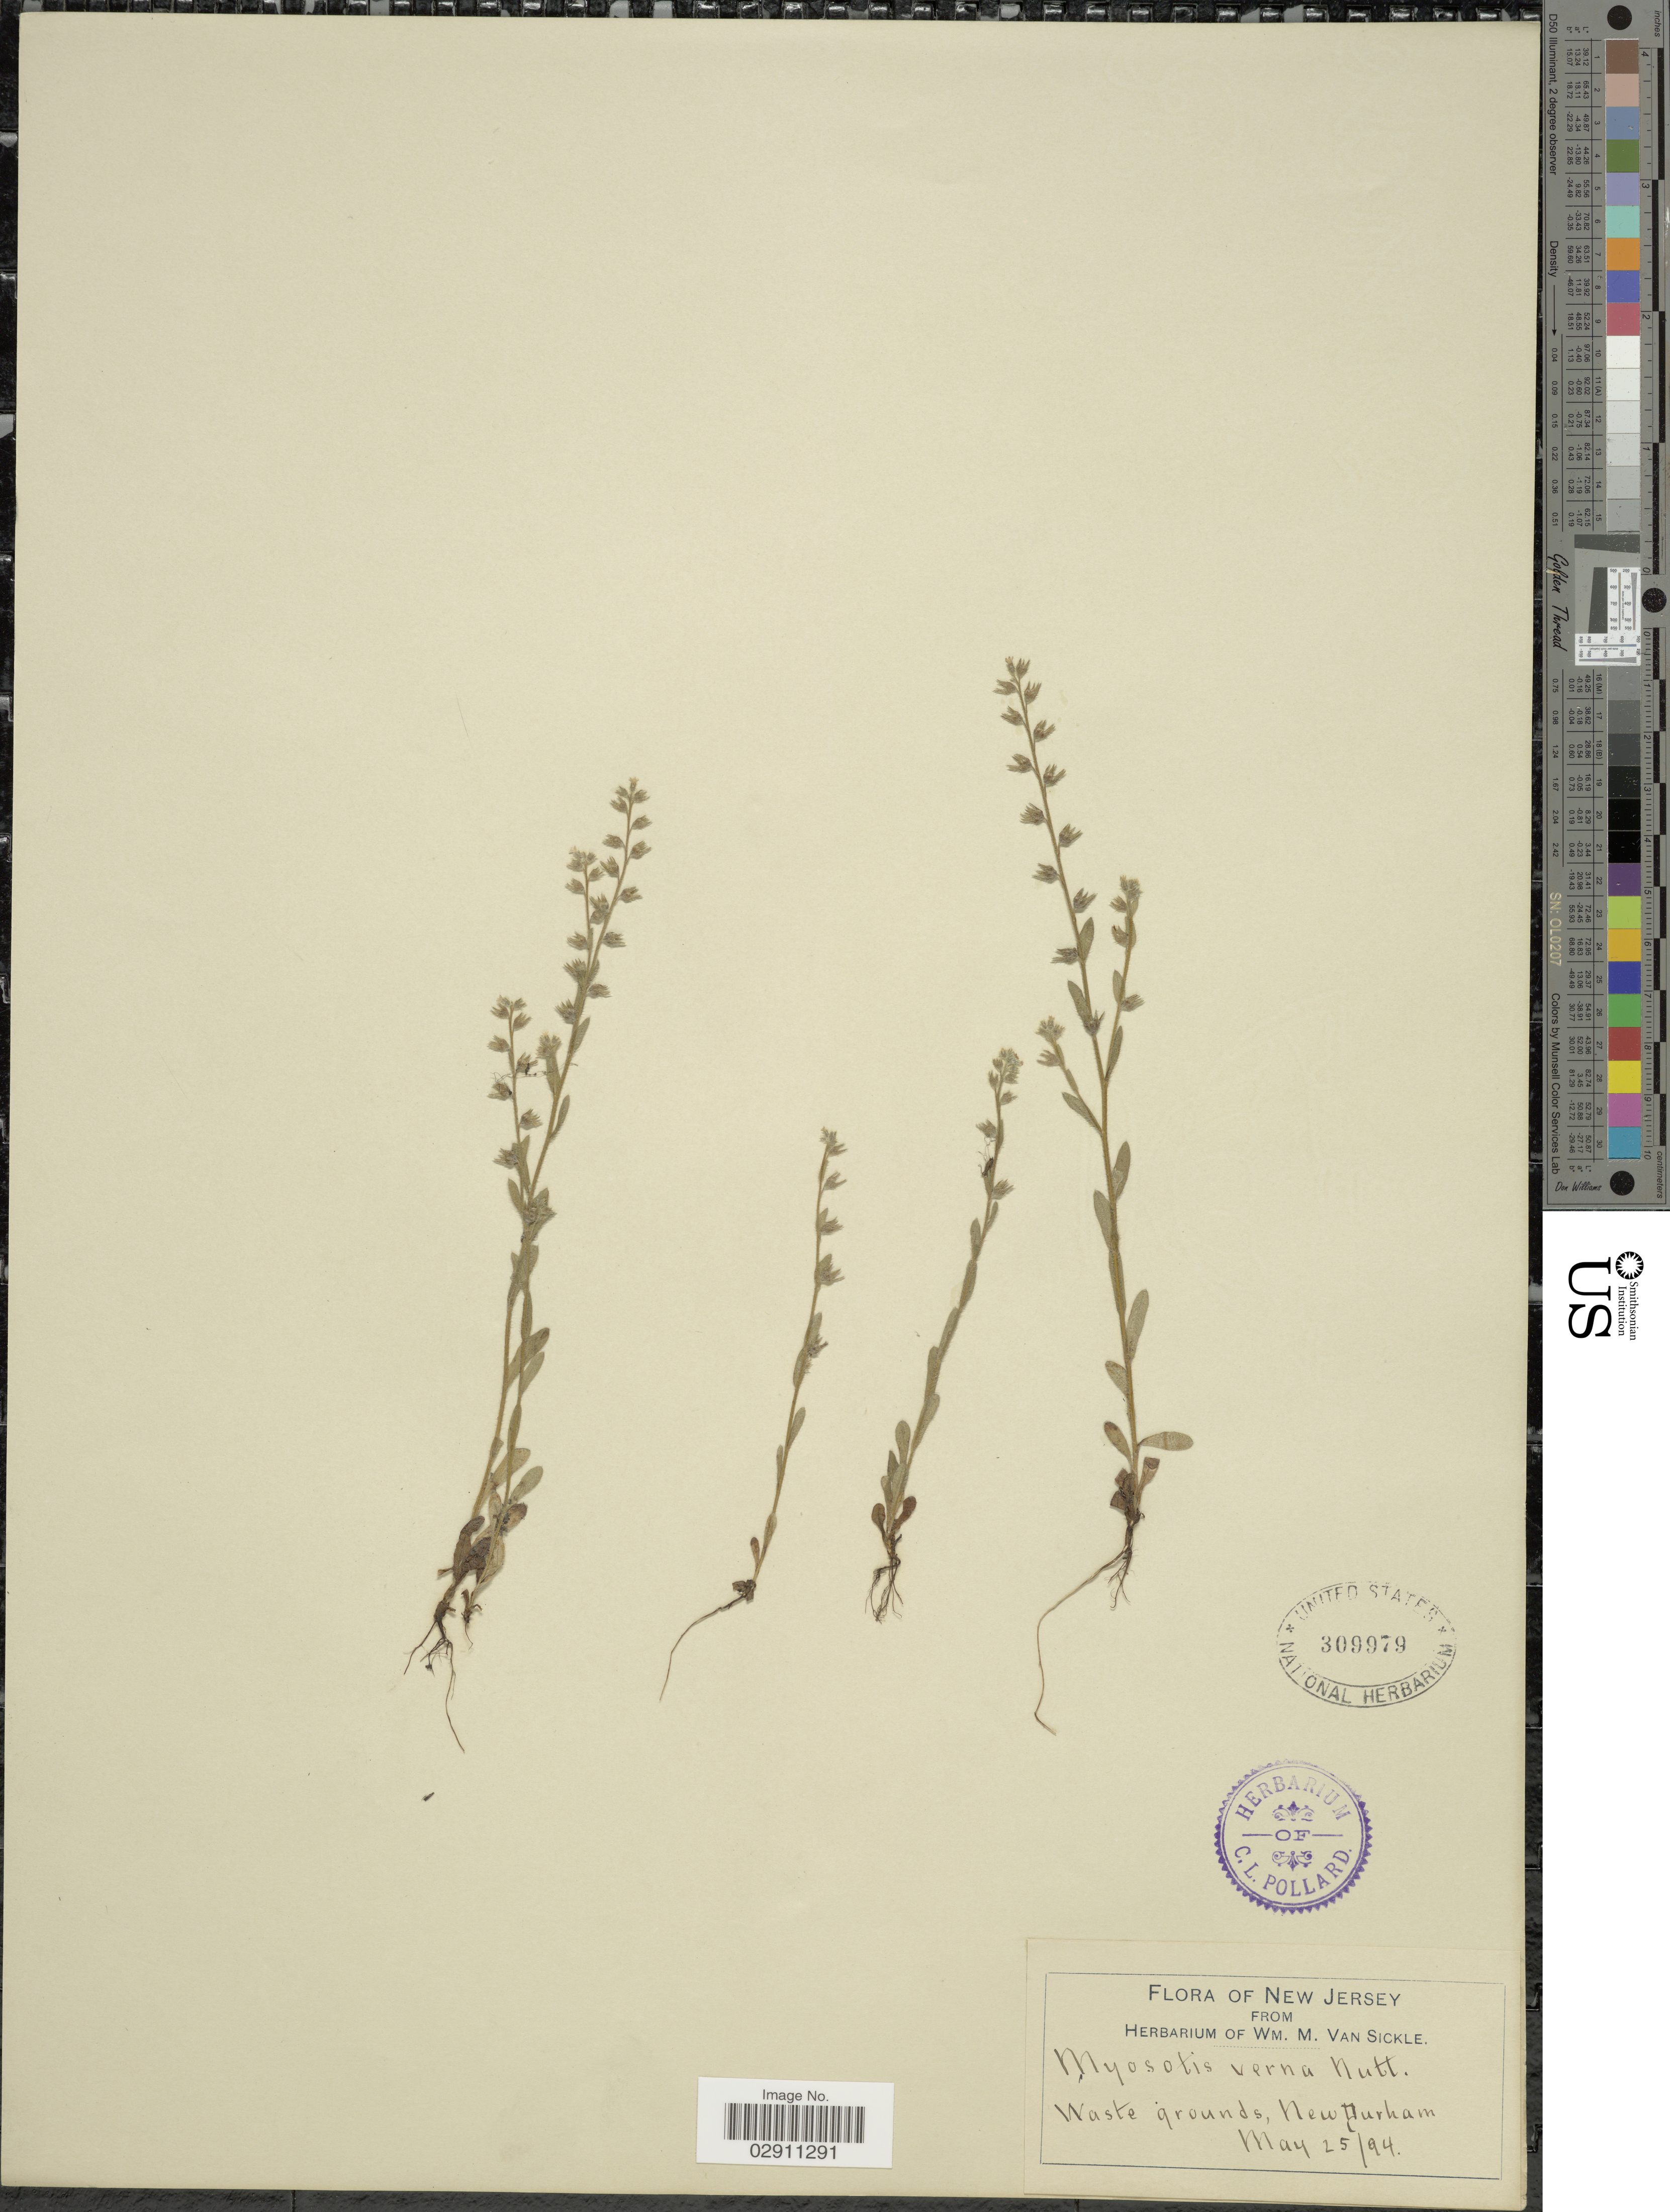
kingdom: Plantae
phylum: Tracheophyta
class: Magnoliopsida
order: Boraginales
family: Boraginaceae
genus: Myosotis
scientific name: Myosotis verna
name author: Nutt.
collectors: ex herb. Wm. M. Van Sickle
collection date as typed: Transcribed d/m/y: 25/5/94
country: United States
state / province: New Jersey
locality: New Durham.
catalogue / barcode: US 309979